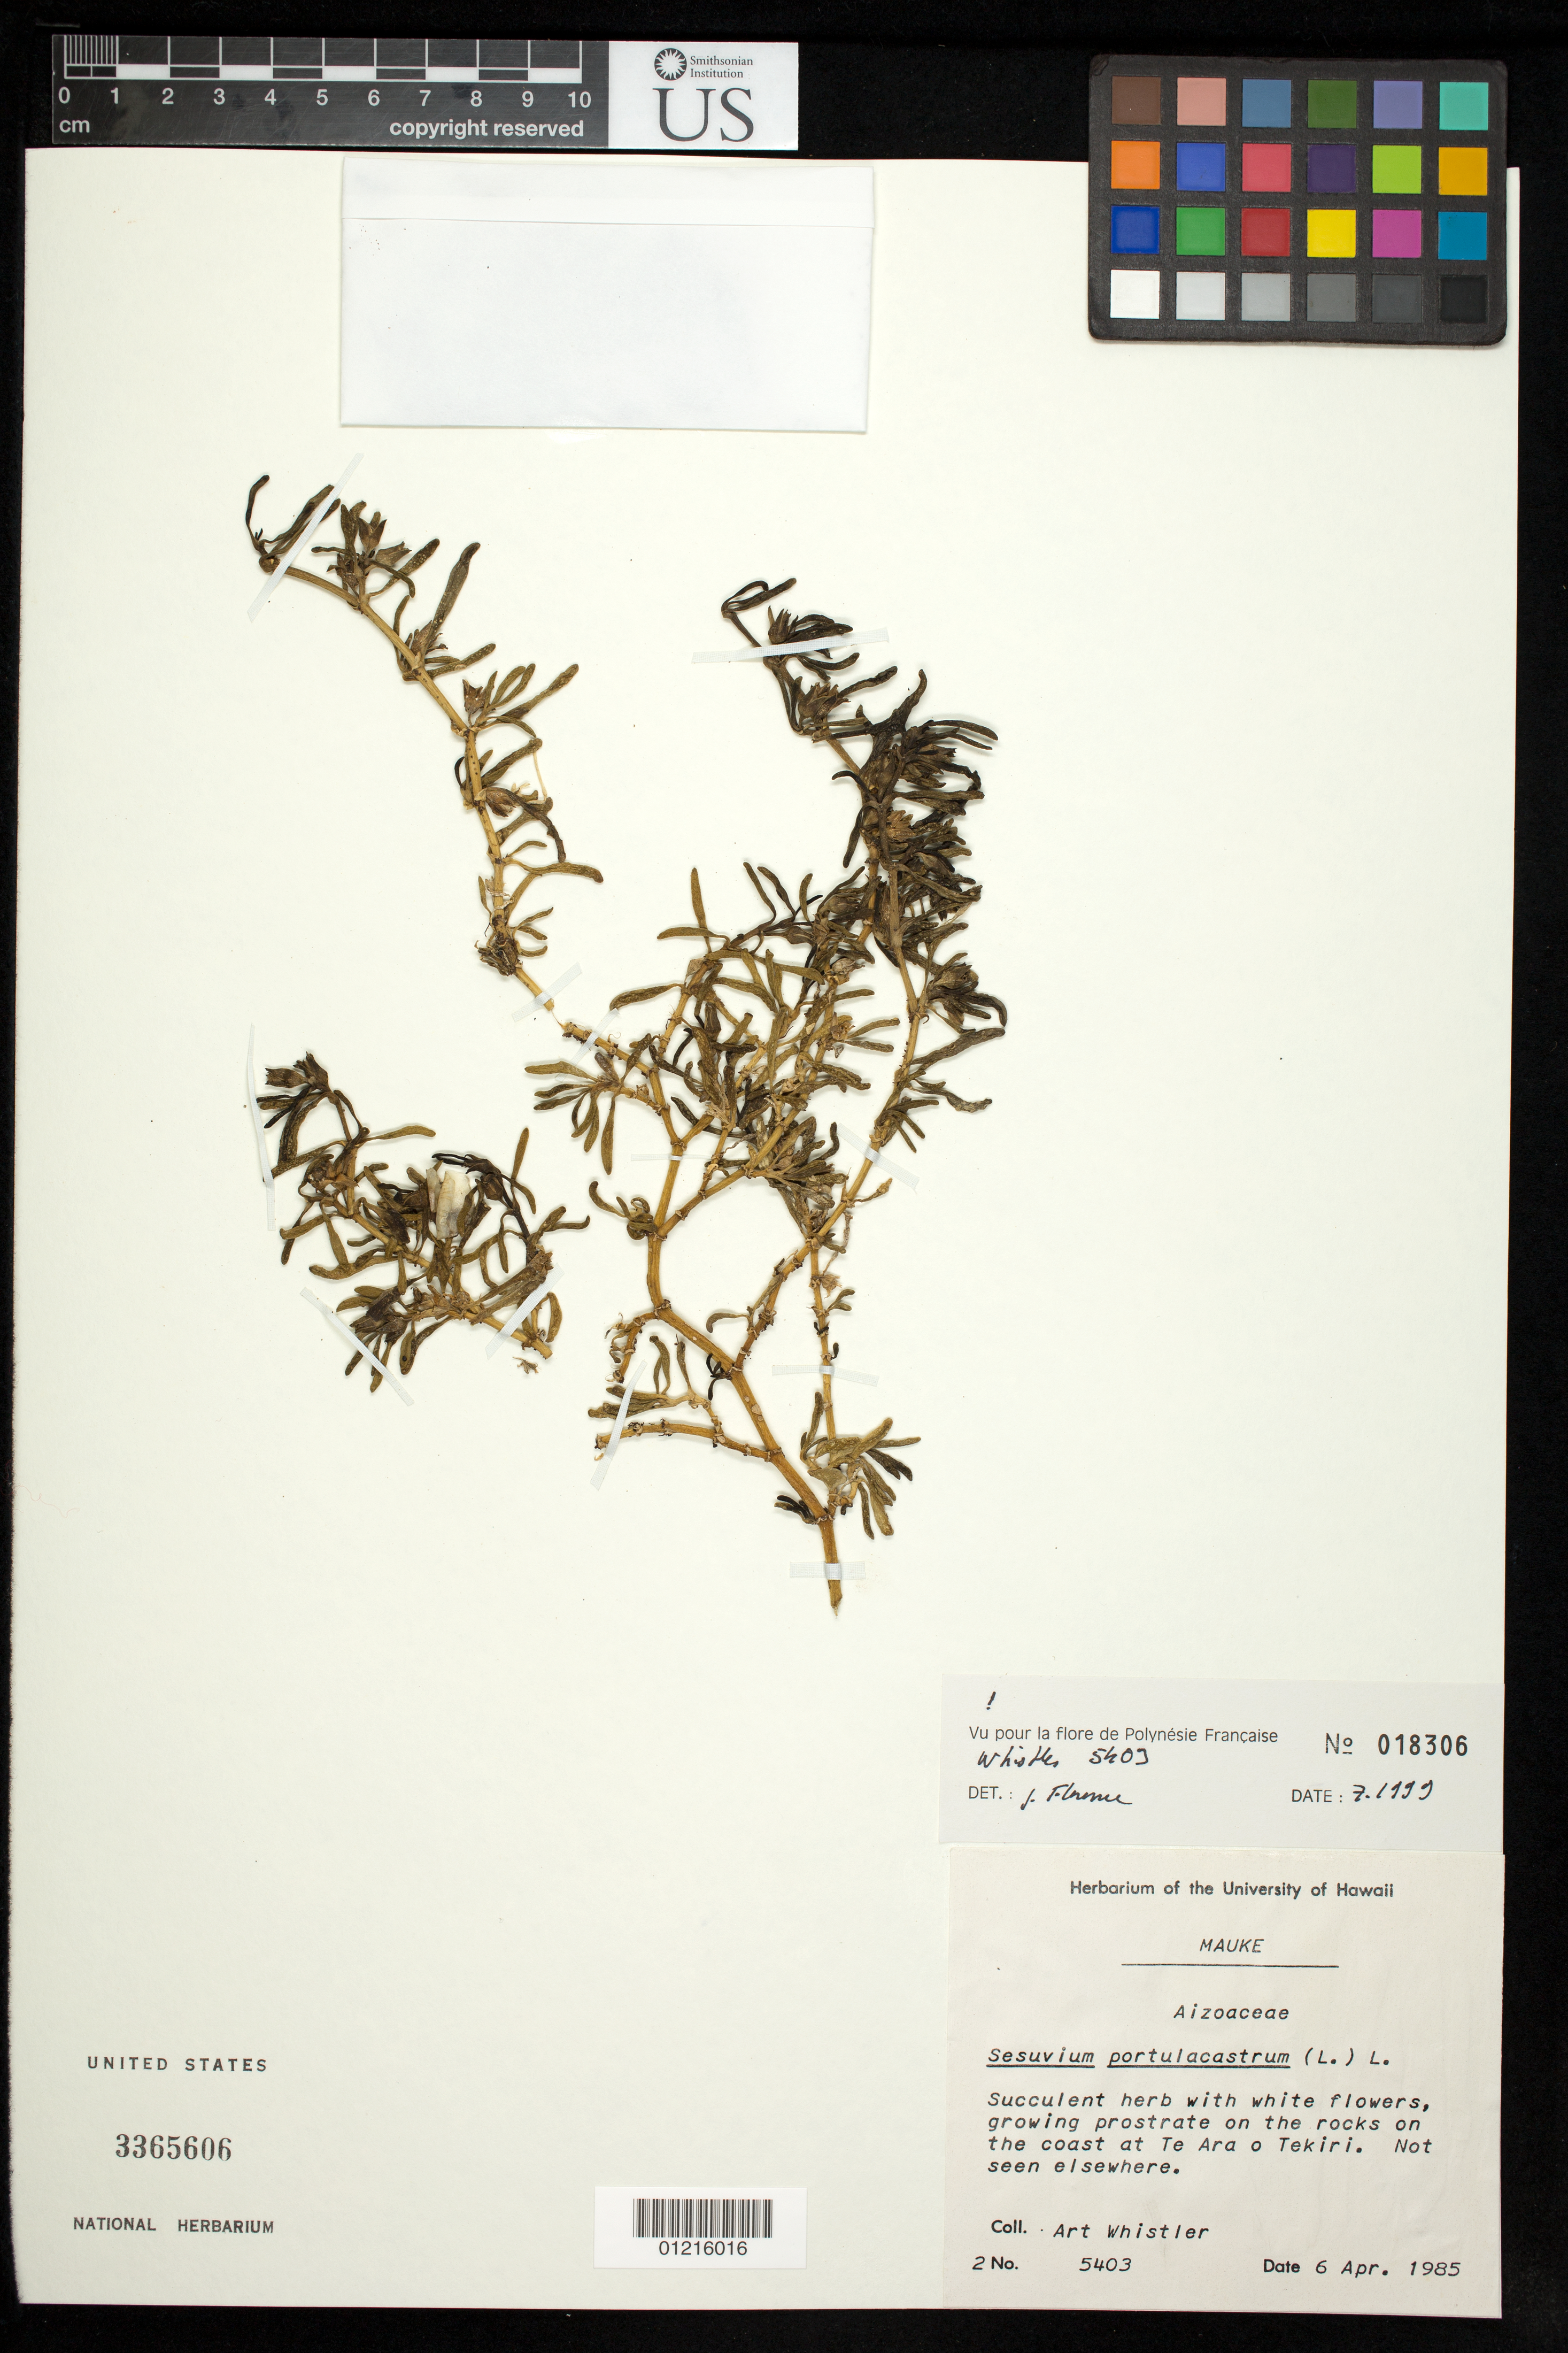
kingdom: Plantae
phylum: Tracheophyta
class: Magnoliopsida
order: Caryophyllales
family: Aizoaceae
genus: Sesuvium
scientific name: Sesuvium portulacastrum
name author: (L.) L.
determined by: Florence, J.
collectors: A. Whistler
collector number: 5403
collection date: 1985-04-06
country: Cook Islands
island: Mauke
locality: on the coast at Te Ara o Tekiri.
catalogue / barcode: US 3365606